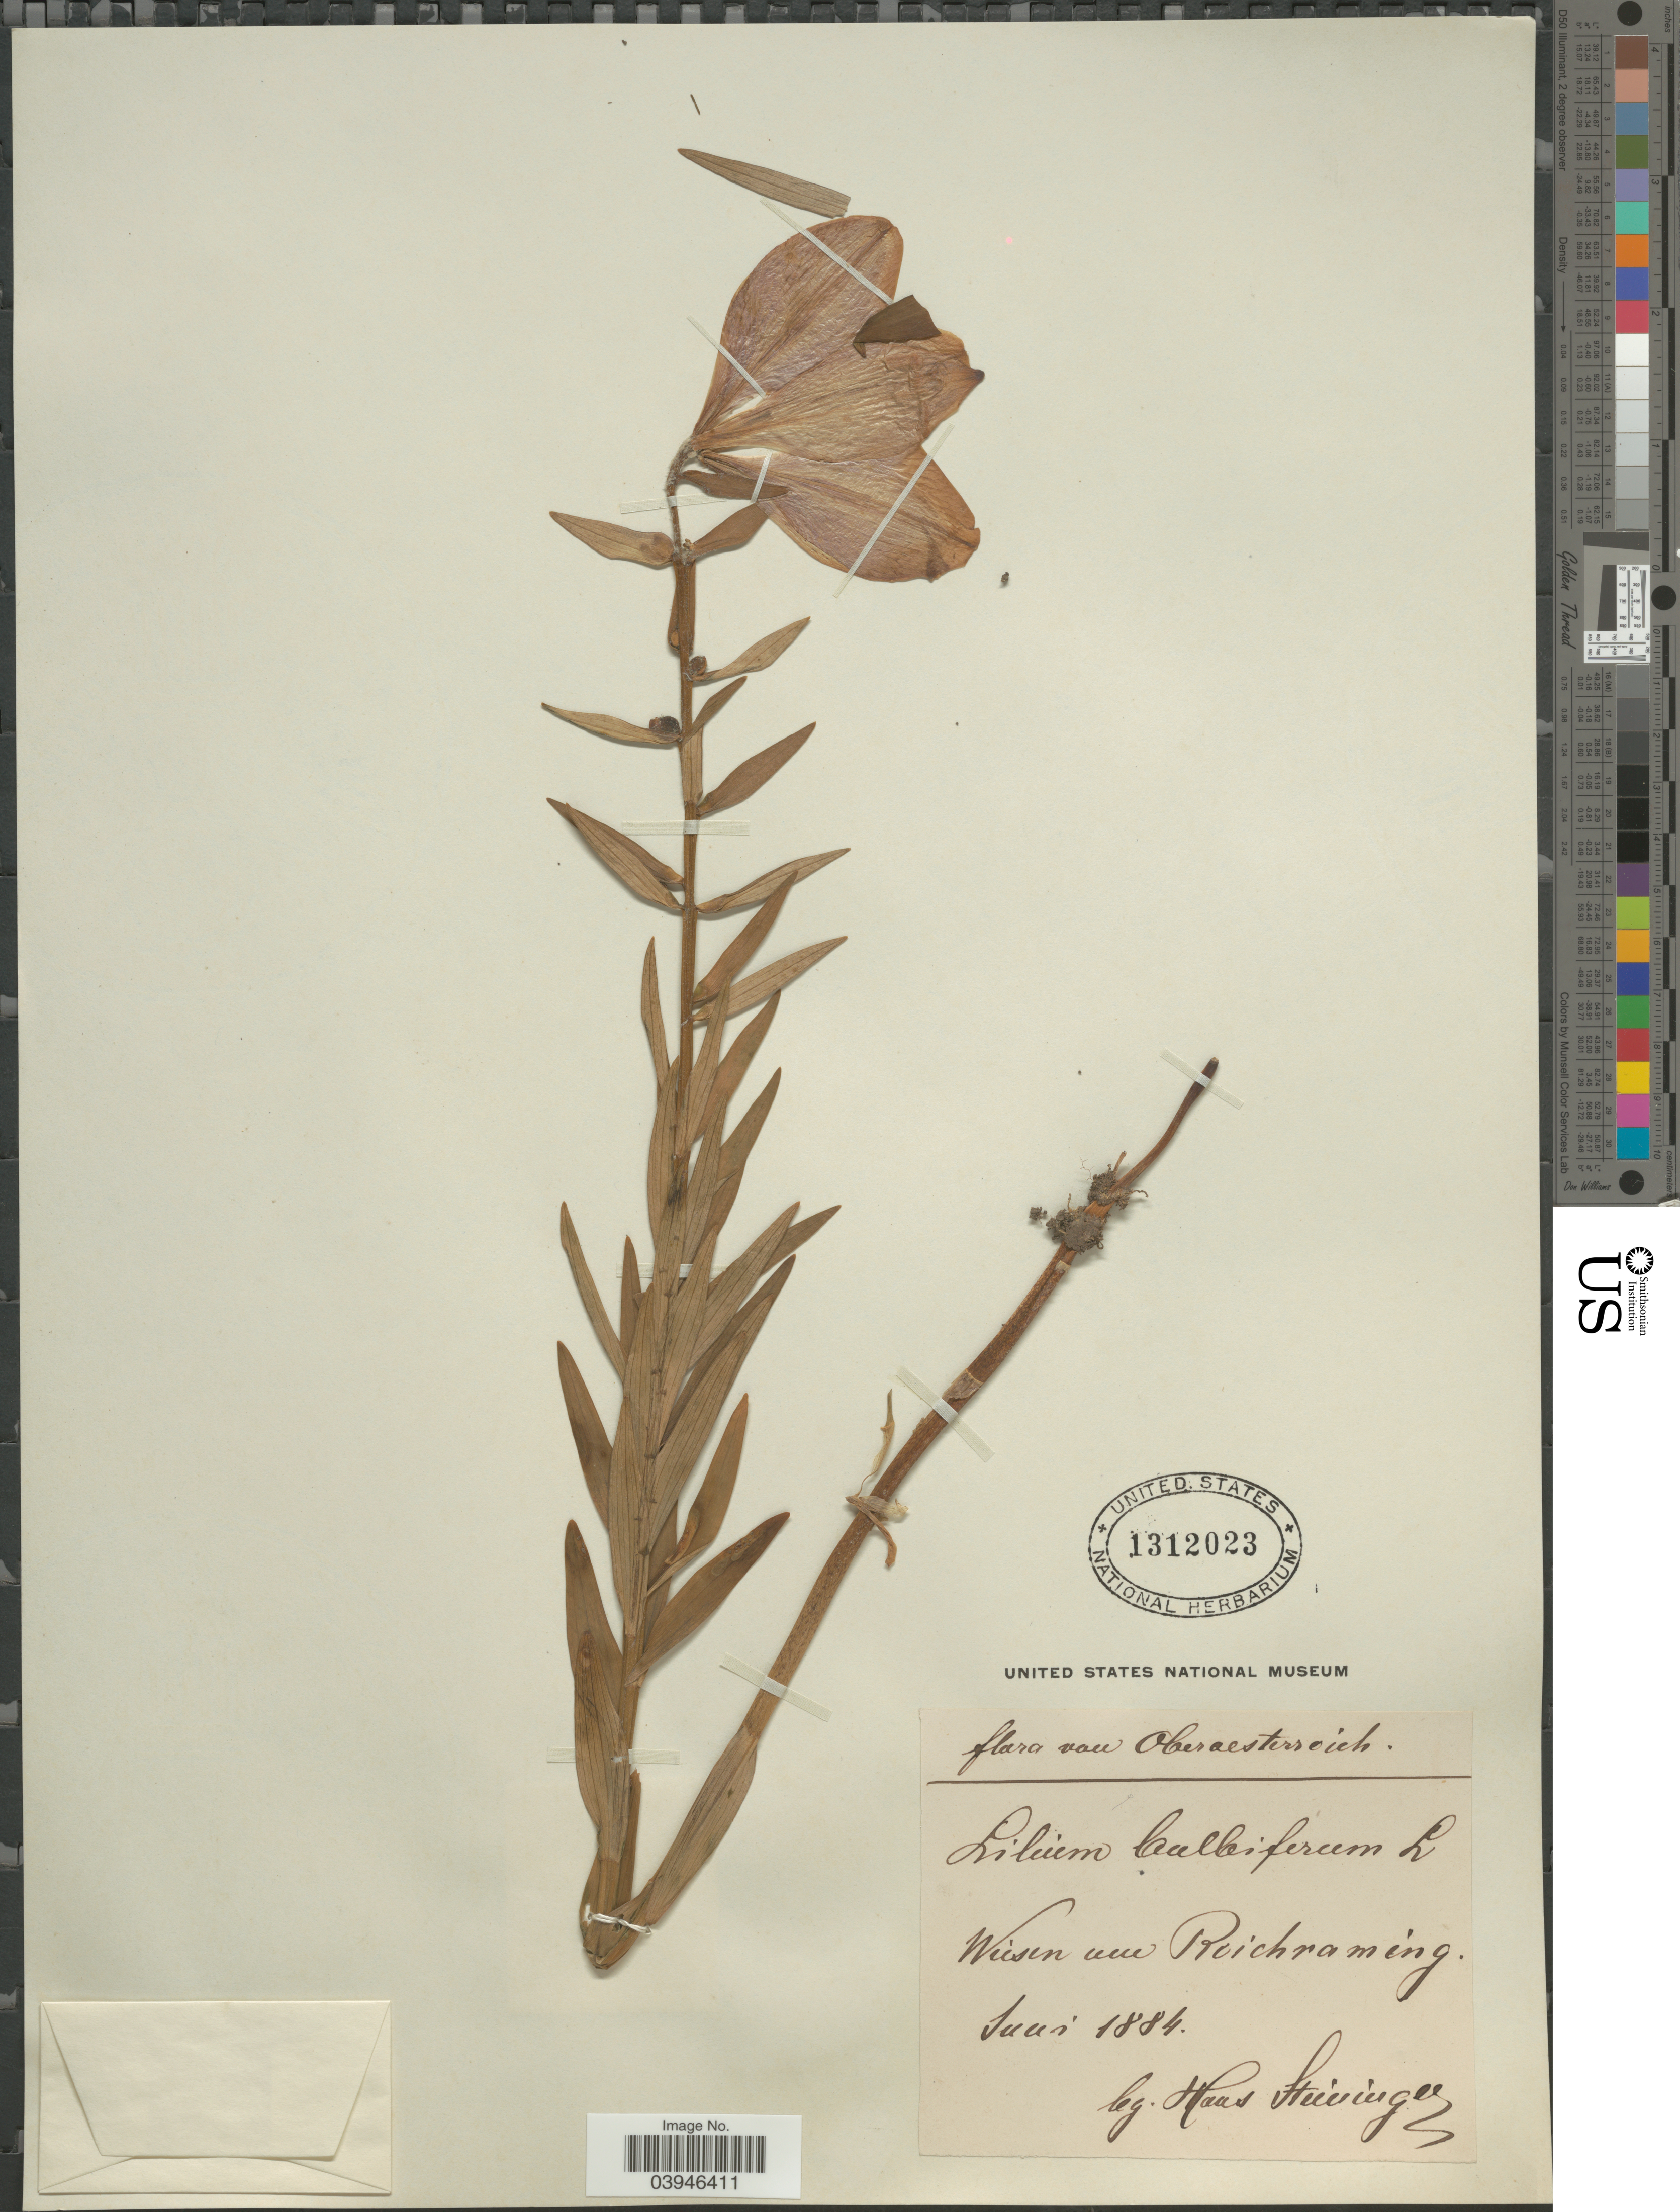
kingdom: Plantae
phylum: Tracheophyta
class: Liliopsida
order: Liliales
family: Liliaceae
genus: Lilium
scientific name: Lilium bulbiferum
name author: L.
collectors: H. Steininger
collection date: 1884-06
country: Austria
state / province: Oberosterreich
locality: Oberoesterroich. Weisen um Reichraming.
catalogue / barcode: US 1312023